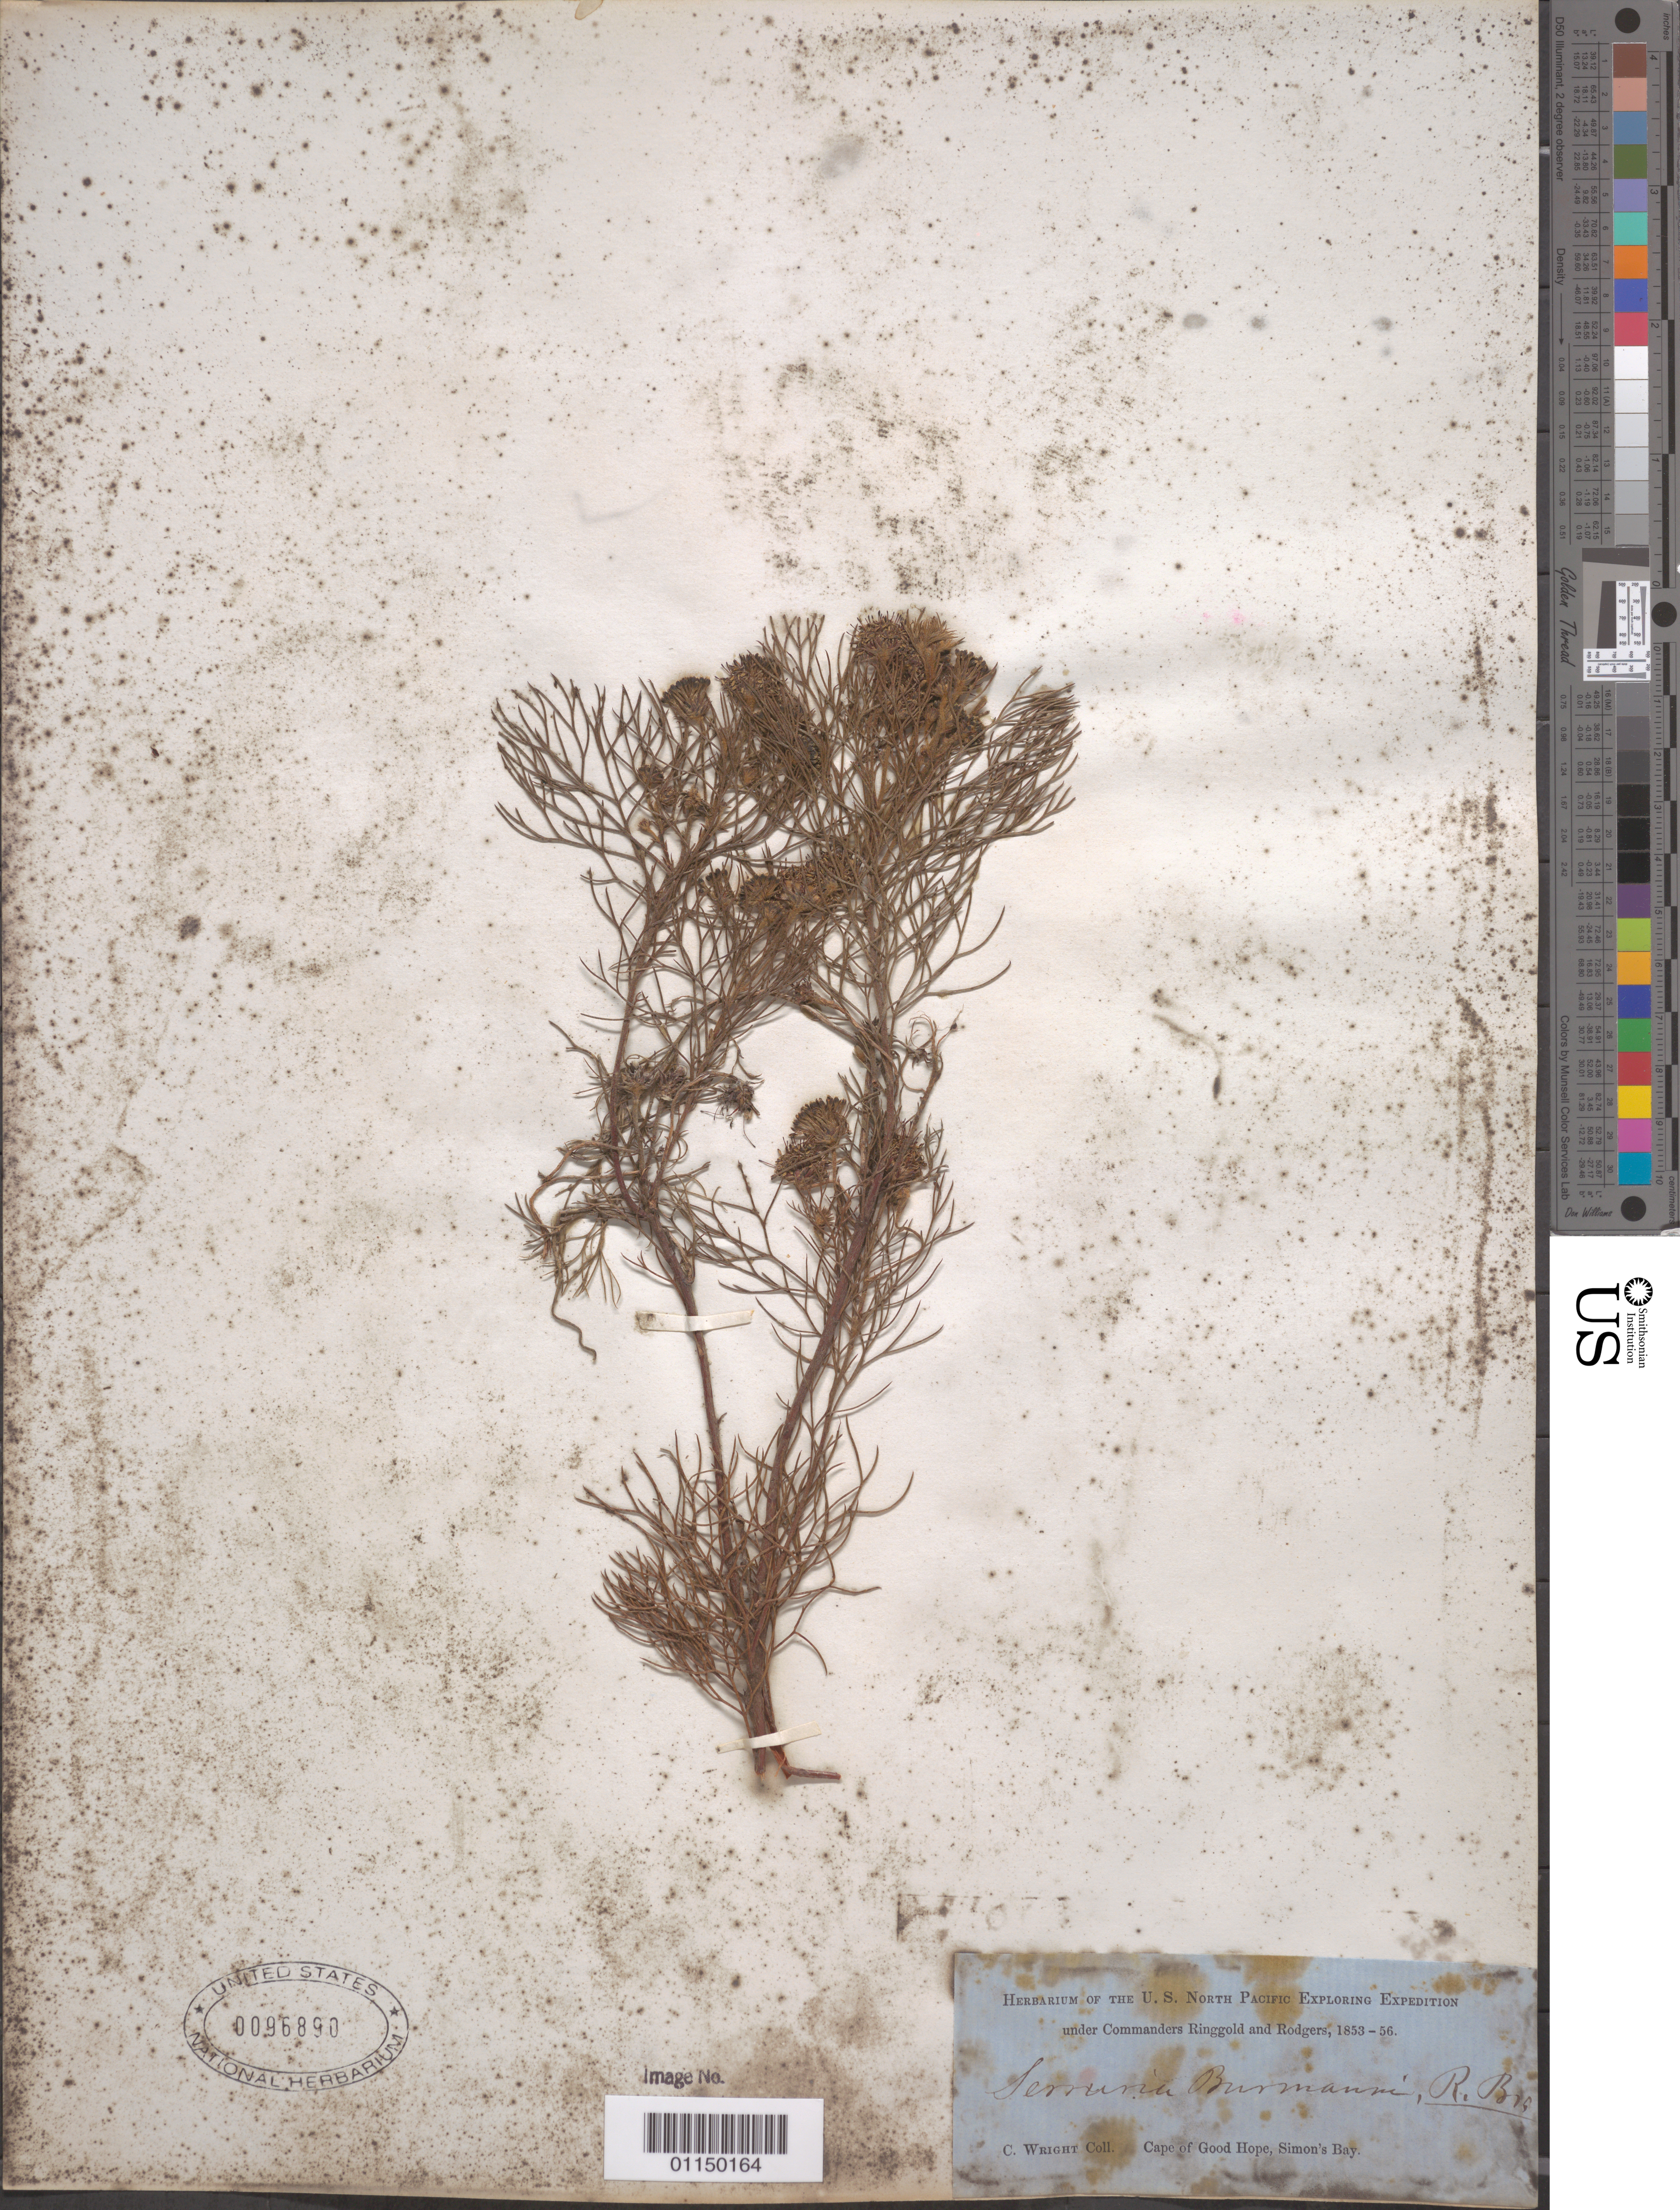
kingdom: Plantae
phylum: Tracheophyta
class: Magnoliopsida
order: Proteales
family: Proteaceae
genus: Serruria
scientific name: Serruria burmanni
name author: R. Br.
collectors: C. Wright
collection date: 1853/1856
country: South Africa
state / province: Western Cape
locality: Cape of Good Hope, Simon's Bay.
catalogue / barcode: US 96890